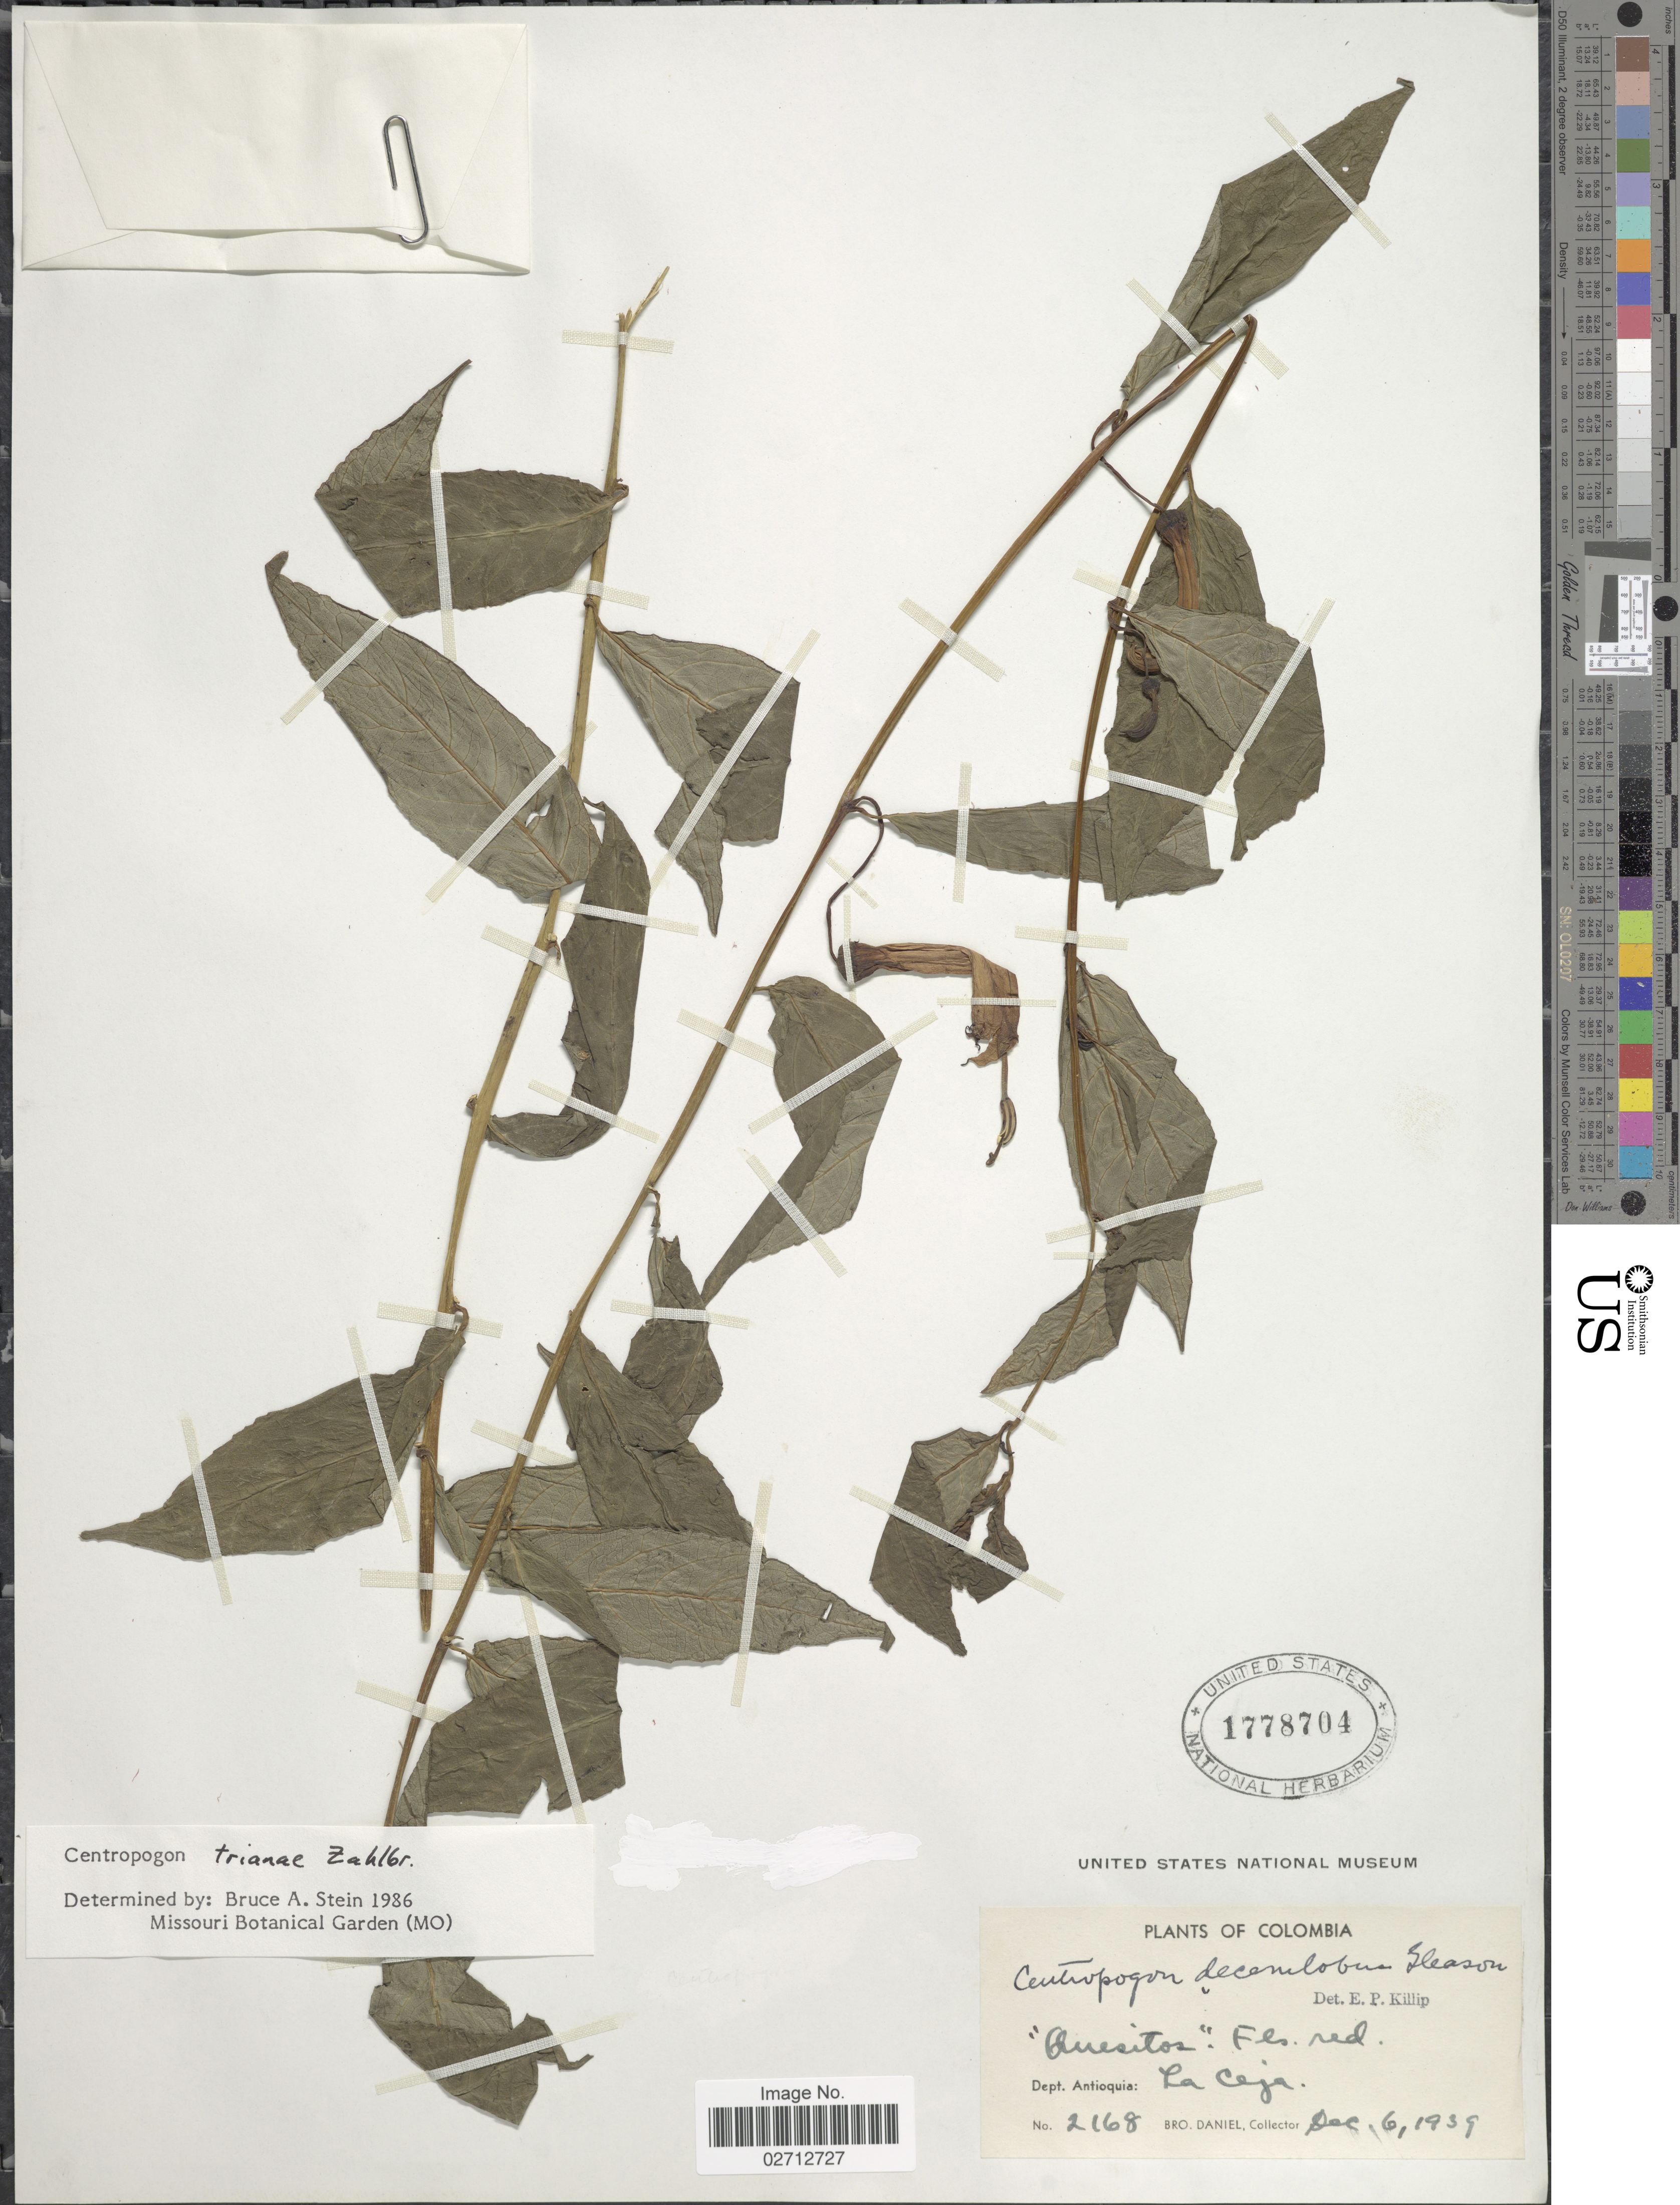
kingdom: Plantae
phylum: Tracheophyta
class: Magnoliopsida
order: Asterales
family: Campanulaceae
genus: Centropogon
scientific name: Centropogon trianae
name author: Zahlbr.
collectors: Bro. Daniel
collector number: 2168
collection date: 1939-12-06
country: Colombia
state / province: Antioquia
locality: La Ceja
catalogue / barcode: US 1778704